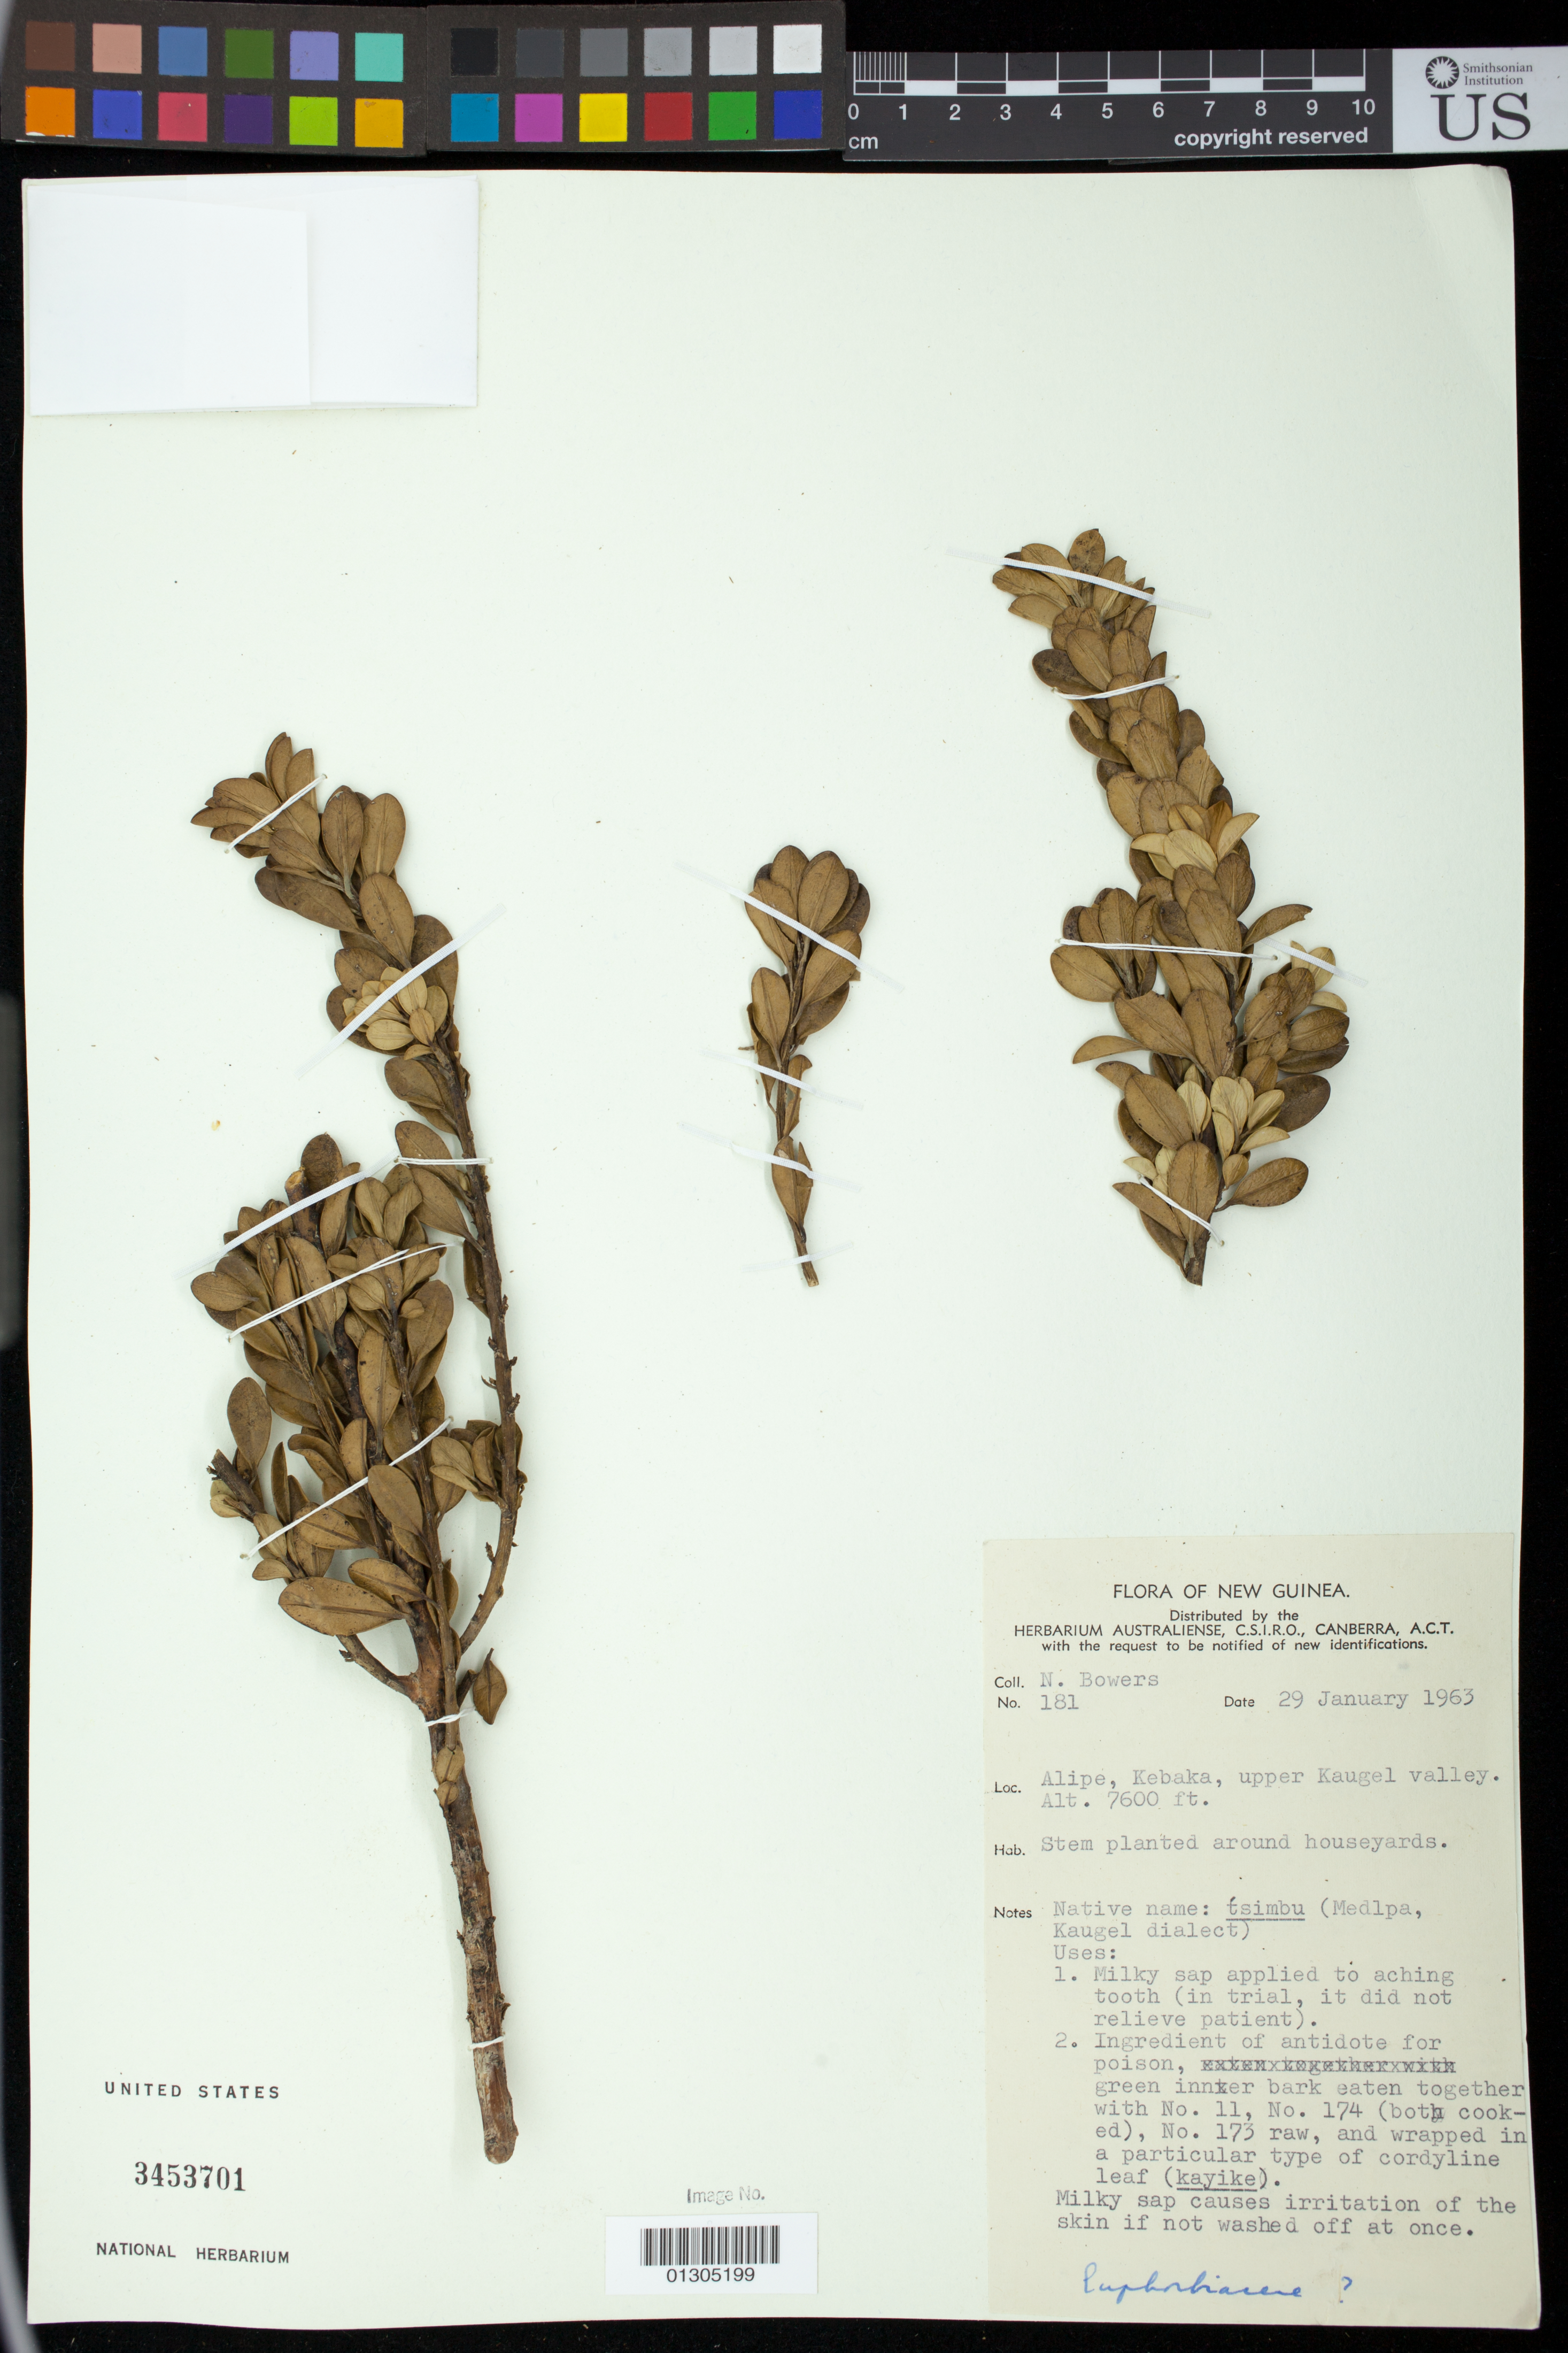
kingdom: Plantae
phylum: Tracheophyta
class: Magnoliopsida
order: Malpighiales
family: Euphorbiaceae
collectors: N. Bowers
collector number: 181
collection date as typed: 29 Jan 1963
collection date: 1963-01-29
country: Papua New Guinea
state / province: Western Highlands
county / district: Mount Hagen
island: New Guinea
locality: Alipe, Kebaka, upper Kaugel valley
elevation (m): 2316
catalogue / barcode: US 3453701